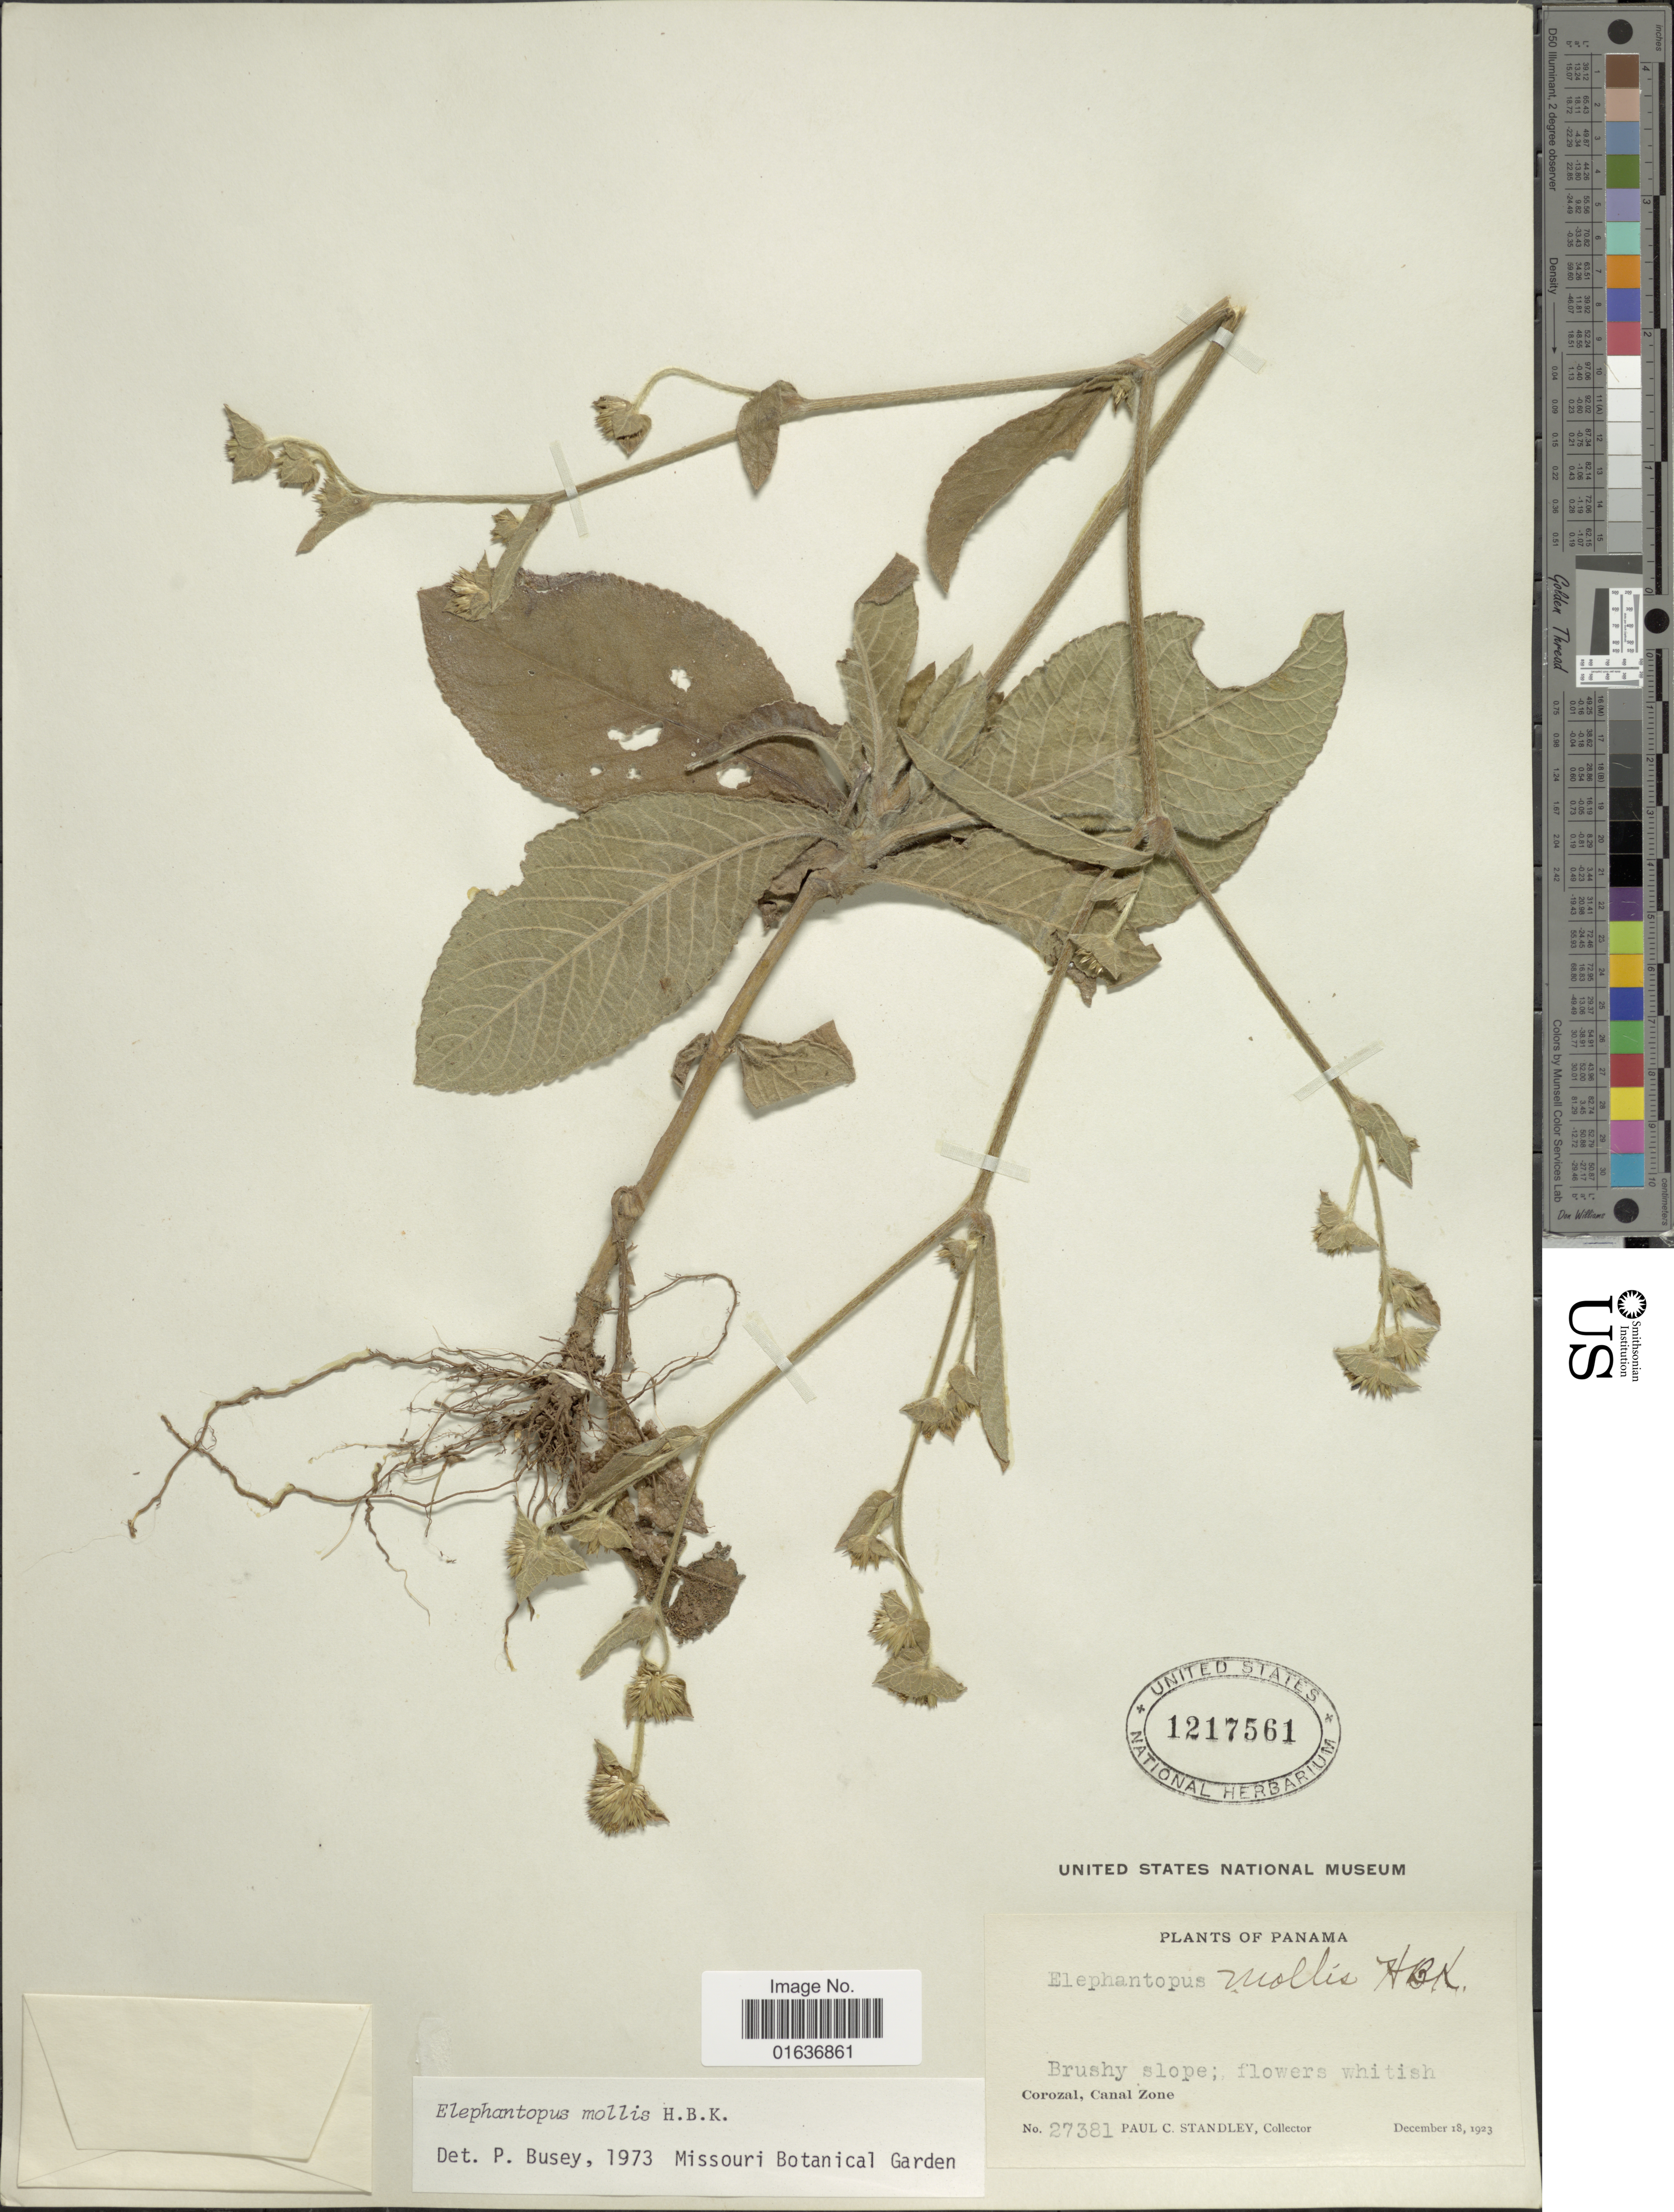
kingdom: Plantae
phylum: Tracheophyta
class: Magnoliopsida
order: Asterales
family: Asteraceae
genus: Elephantopus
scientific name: Elephantopus mollis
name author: Kunth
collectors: P. C. Standley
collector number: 27381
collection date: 1923-12-18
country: Panama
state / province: Colón / Panamá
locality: Brushy slope, Corozal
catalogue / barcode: US 1217561